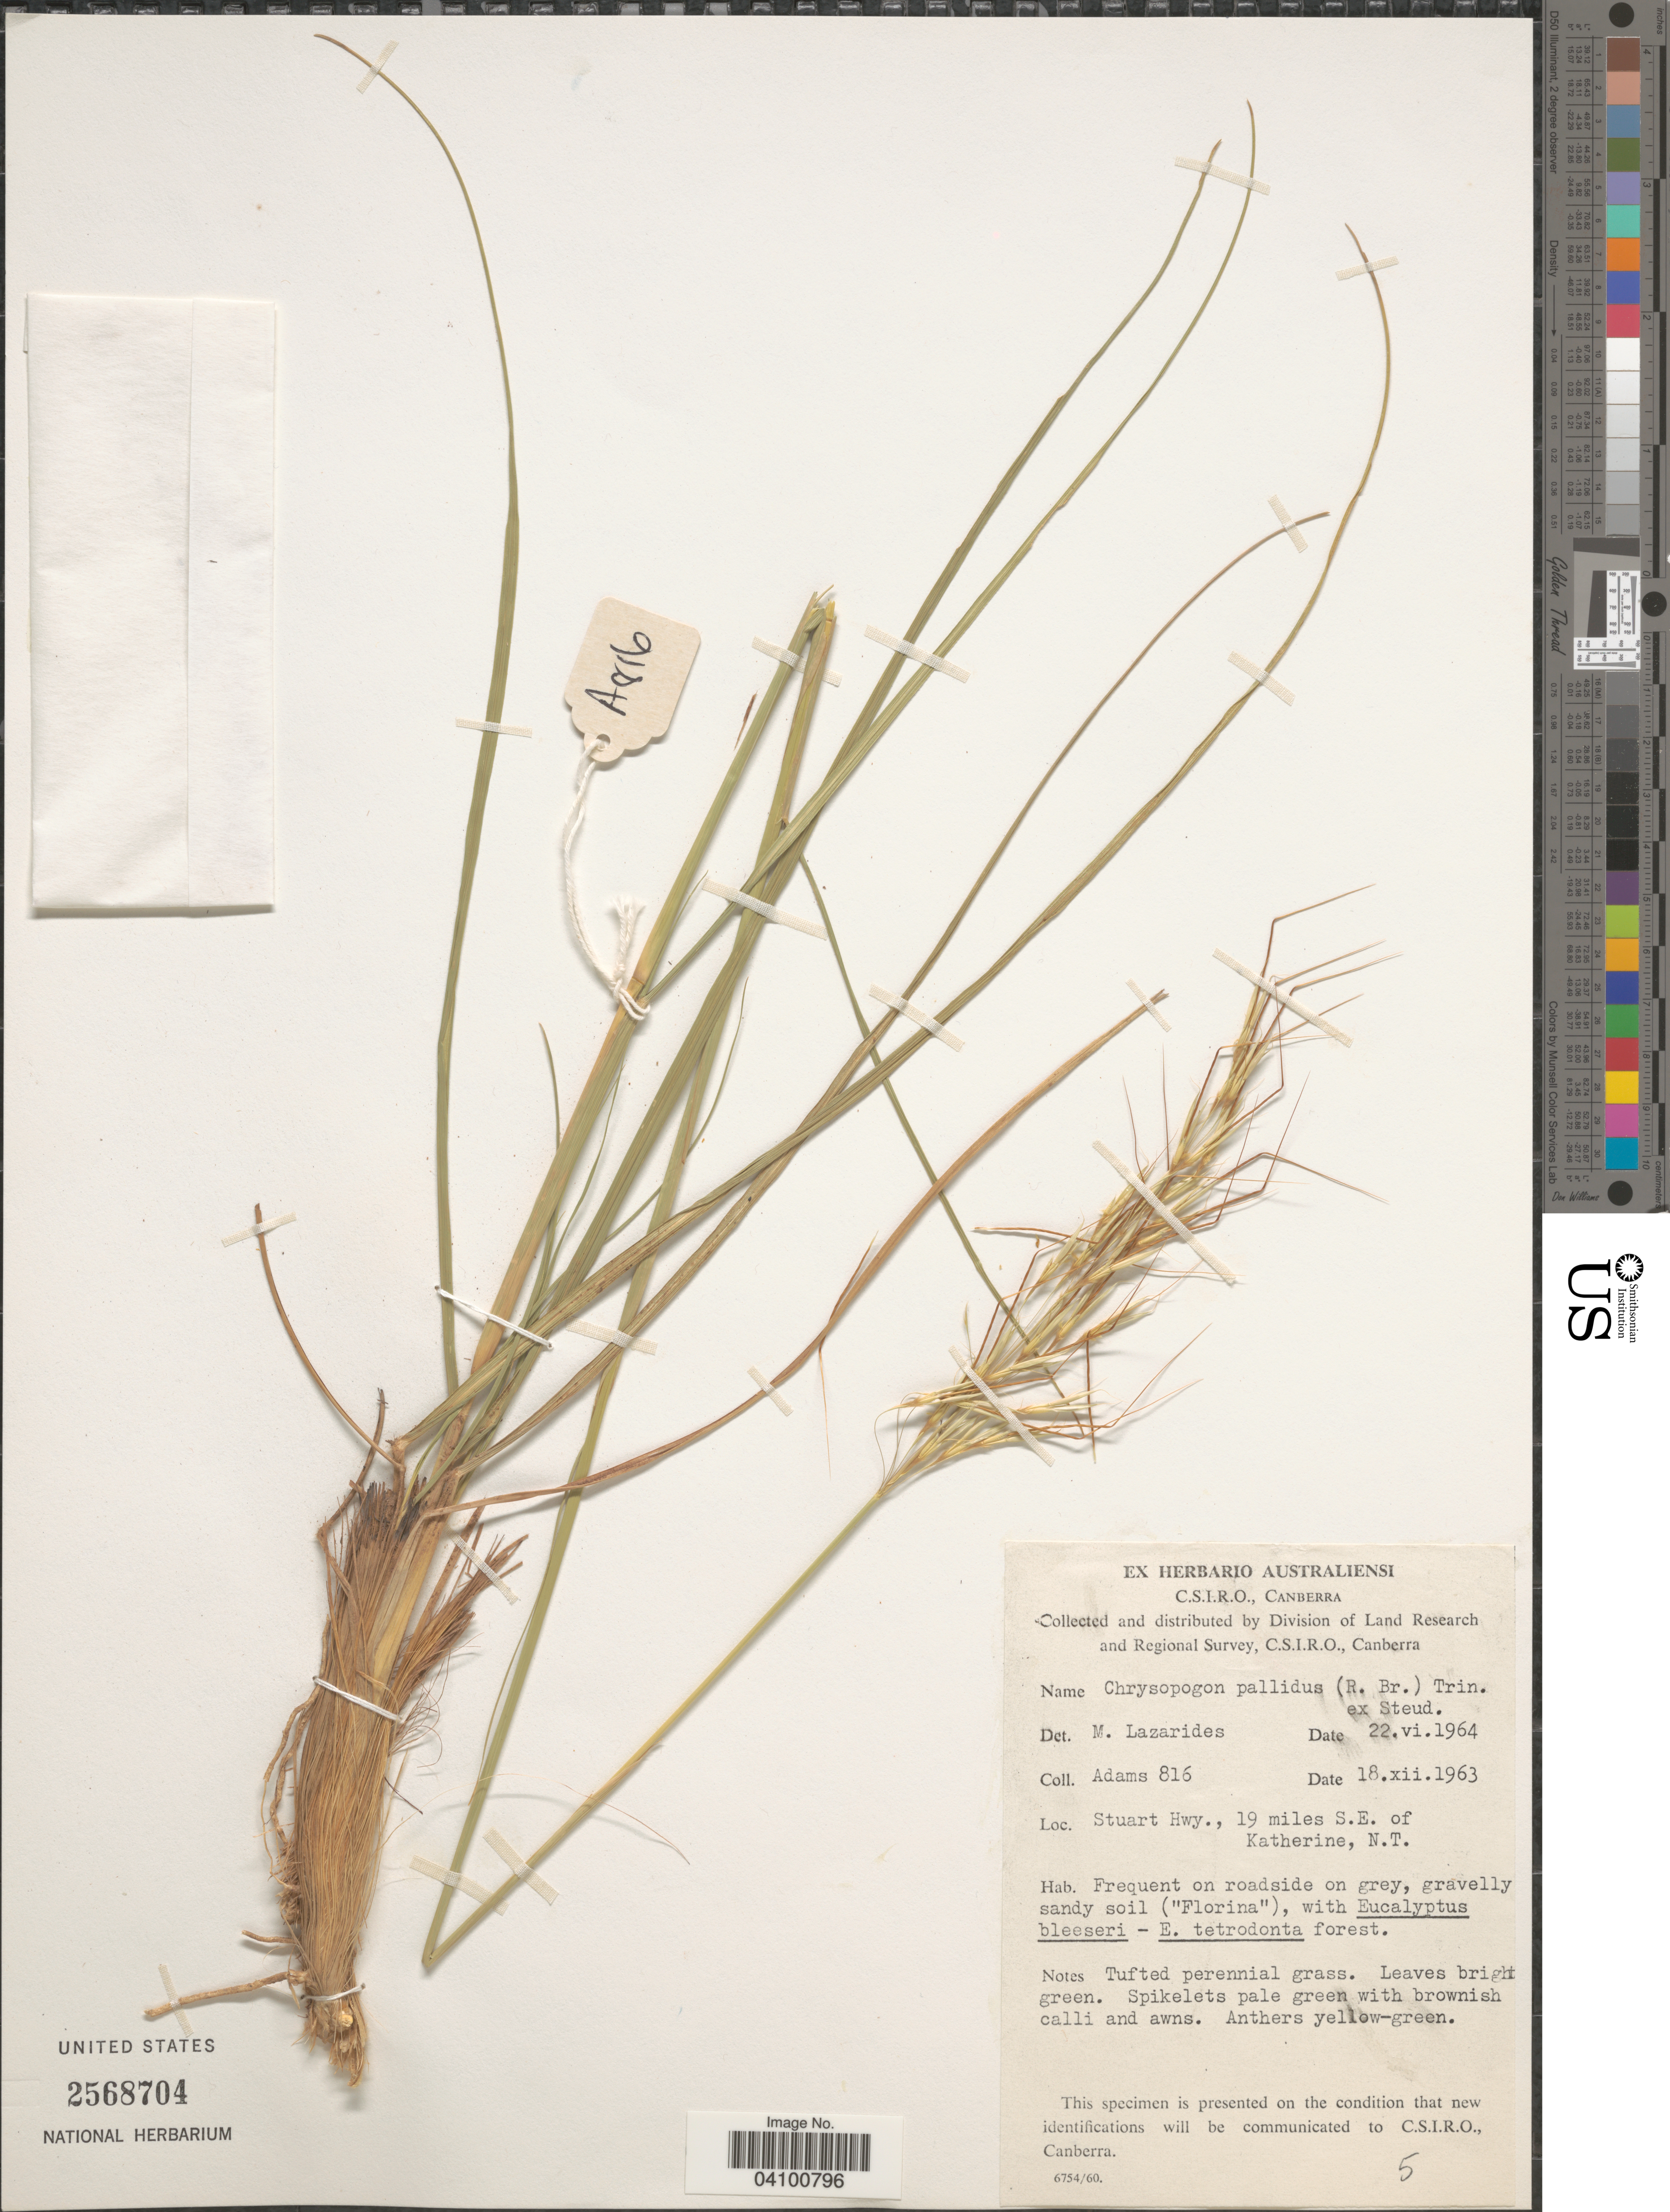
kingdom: Plantae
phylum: Tracheophyta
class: Liliopsida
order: Poales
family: Poaceae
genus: Chrysopogon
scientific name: Chrysopogon pallidus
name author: (R. Br.) Trin. ex Steud.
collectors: Adams, --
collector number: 816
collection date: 1963-12-18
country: Australia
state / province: Northern Territory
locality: Division of Land Research and Regional Survey, C.S.I.R.O., Canberra. Stuart Hwy., 19 miles S.E. of Katherine, N.T.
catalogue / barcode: US 2568704